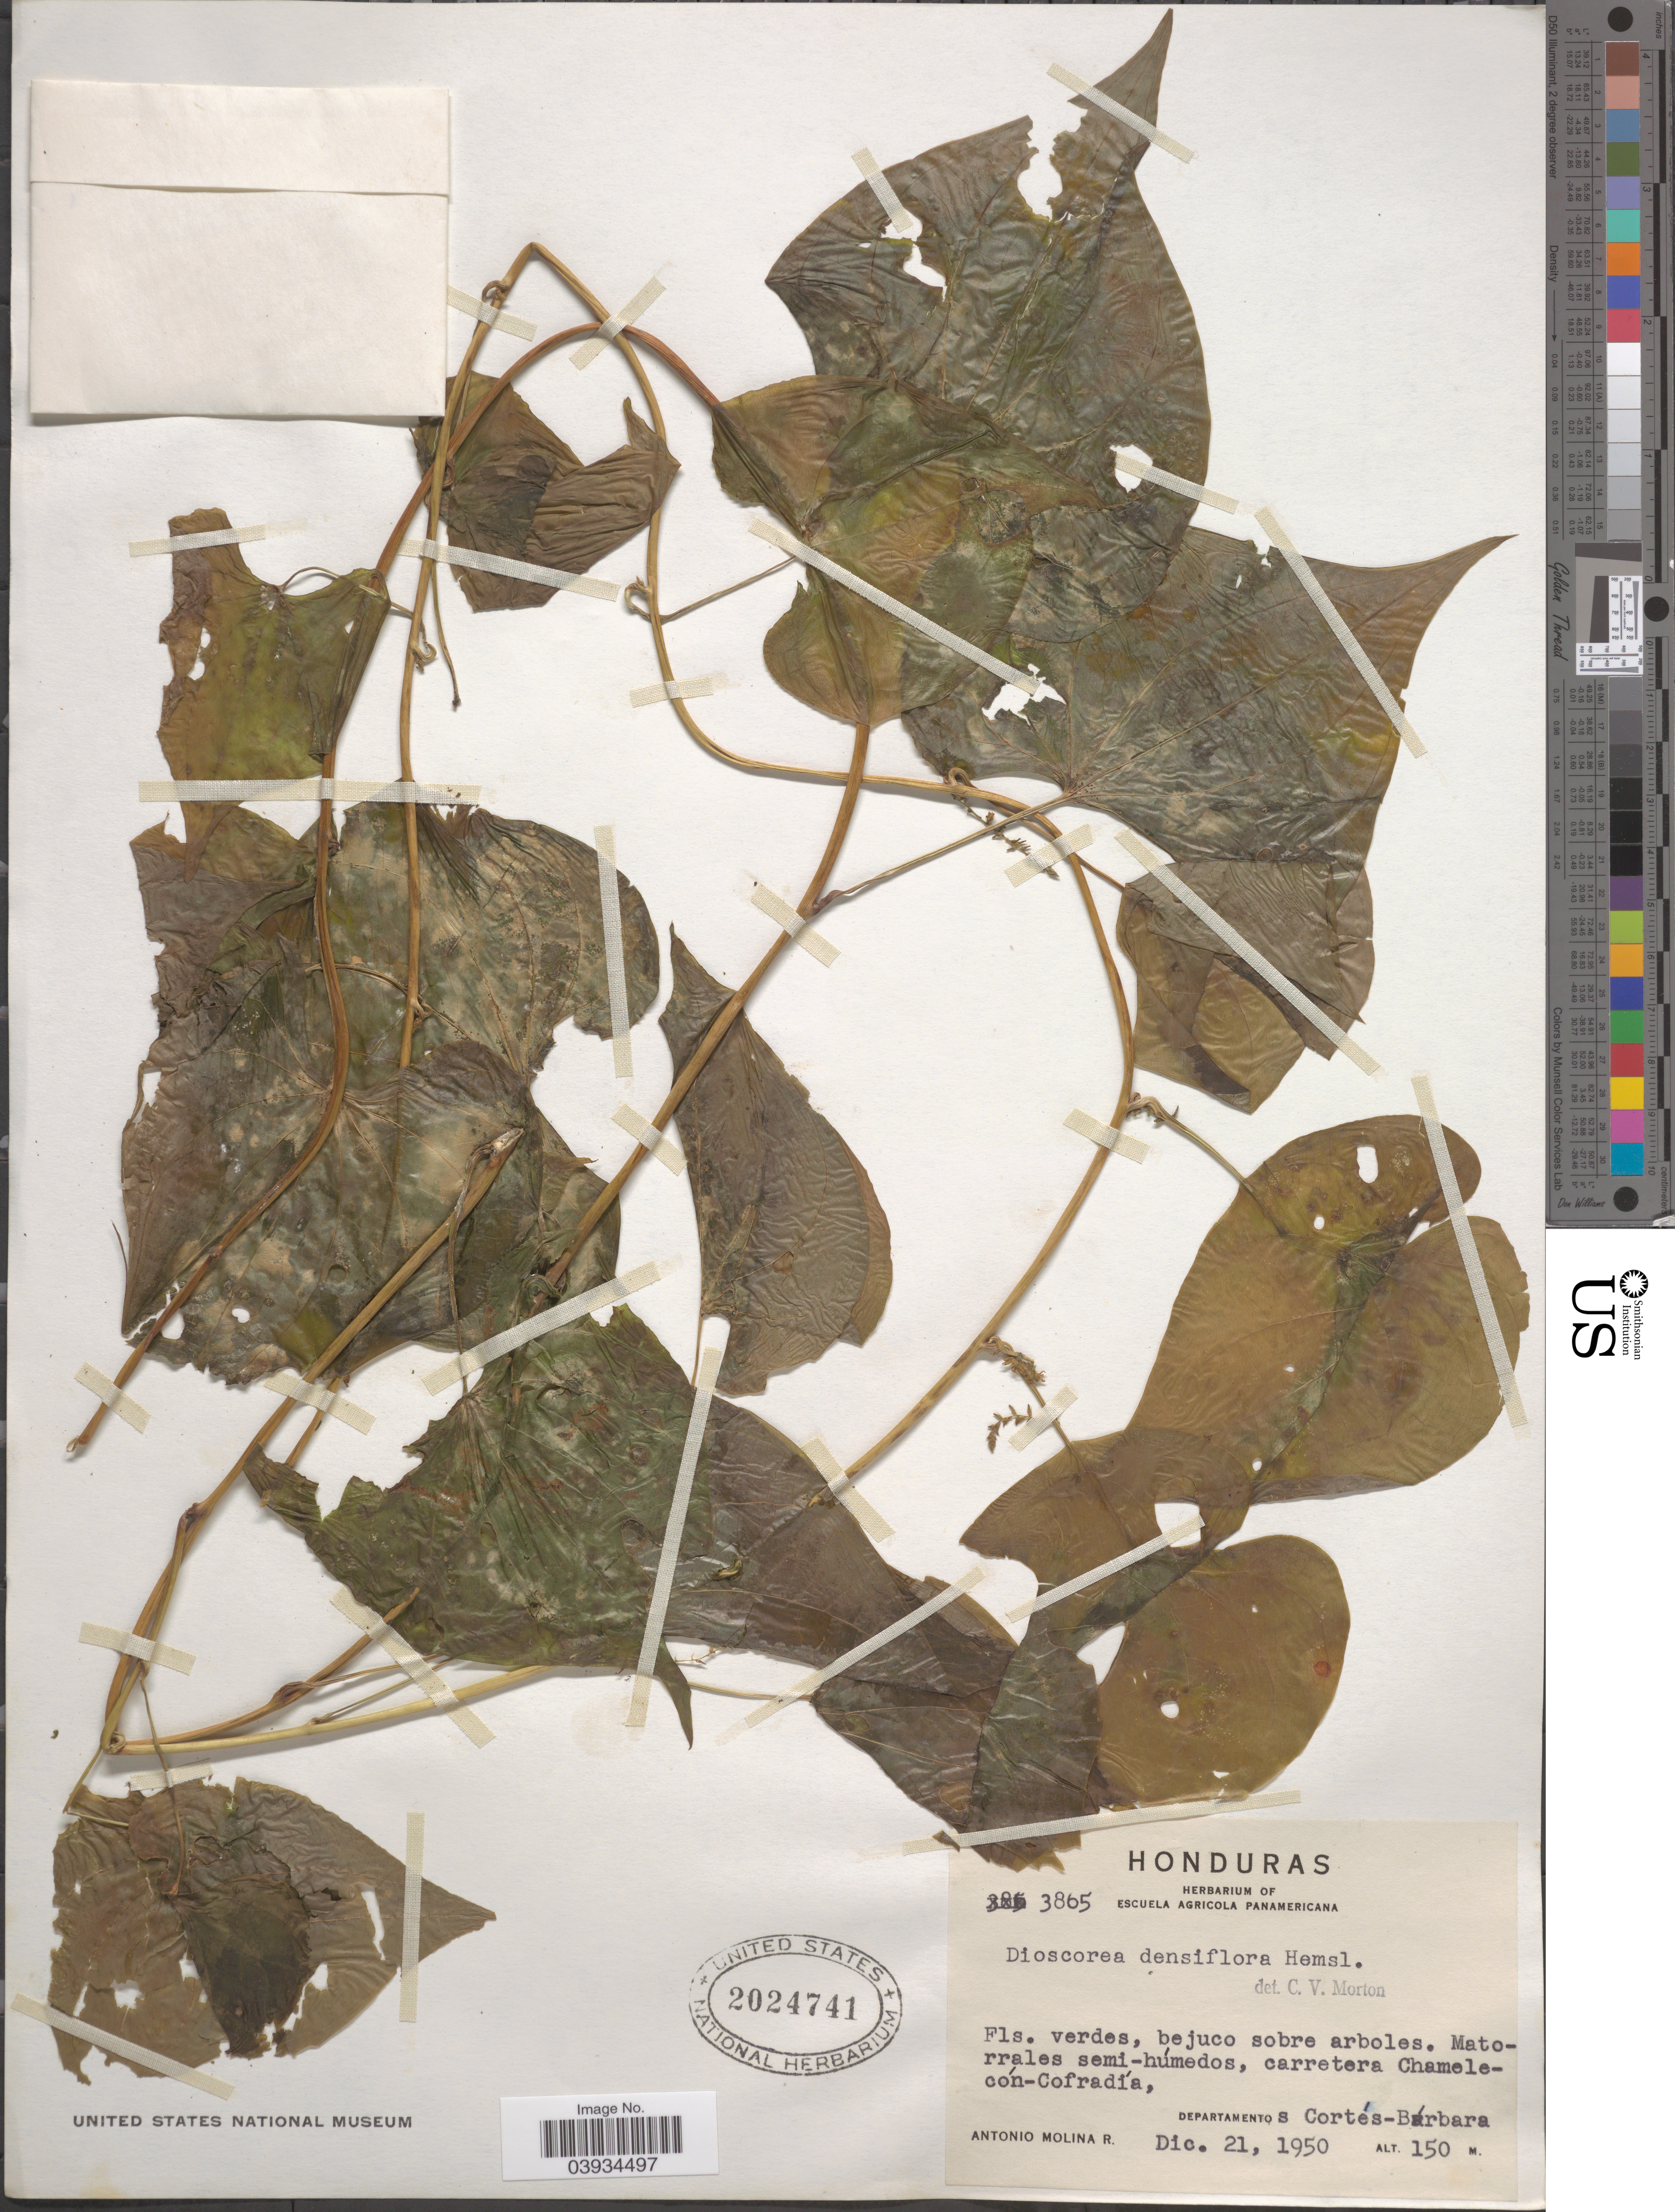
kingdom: Plantae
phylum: Tracheophyta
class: Liliopsida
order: Dioscoreales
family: Dioscoreaceae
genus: Dioscorea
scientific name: Dioscorea densiflora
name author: Hemsl.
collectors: A. Molina R.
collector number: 3865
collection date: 1950-12-21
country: Honduras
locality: Matorrales semi-húmedos, carretera Chamelecón-Cofradía, Departamentos Cortés_Bárbara.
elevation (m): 150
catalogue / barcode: US 2024741